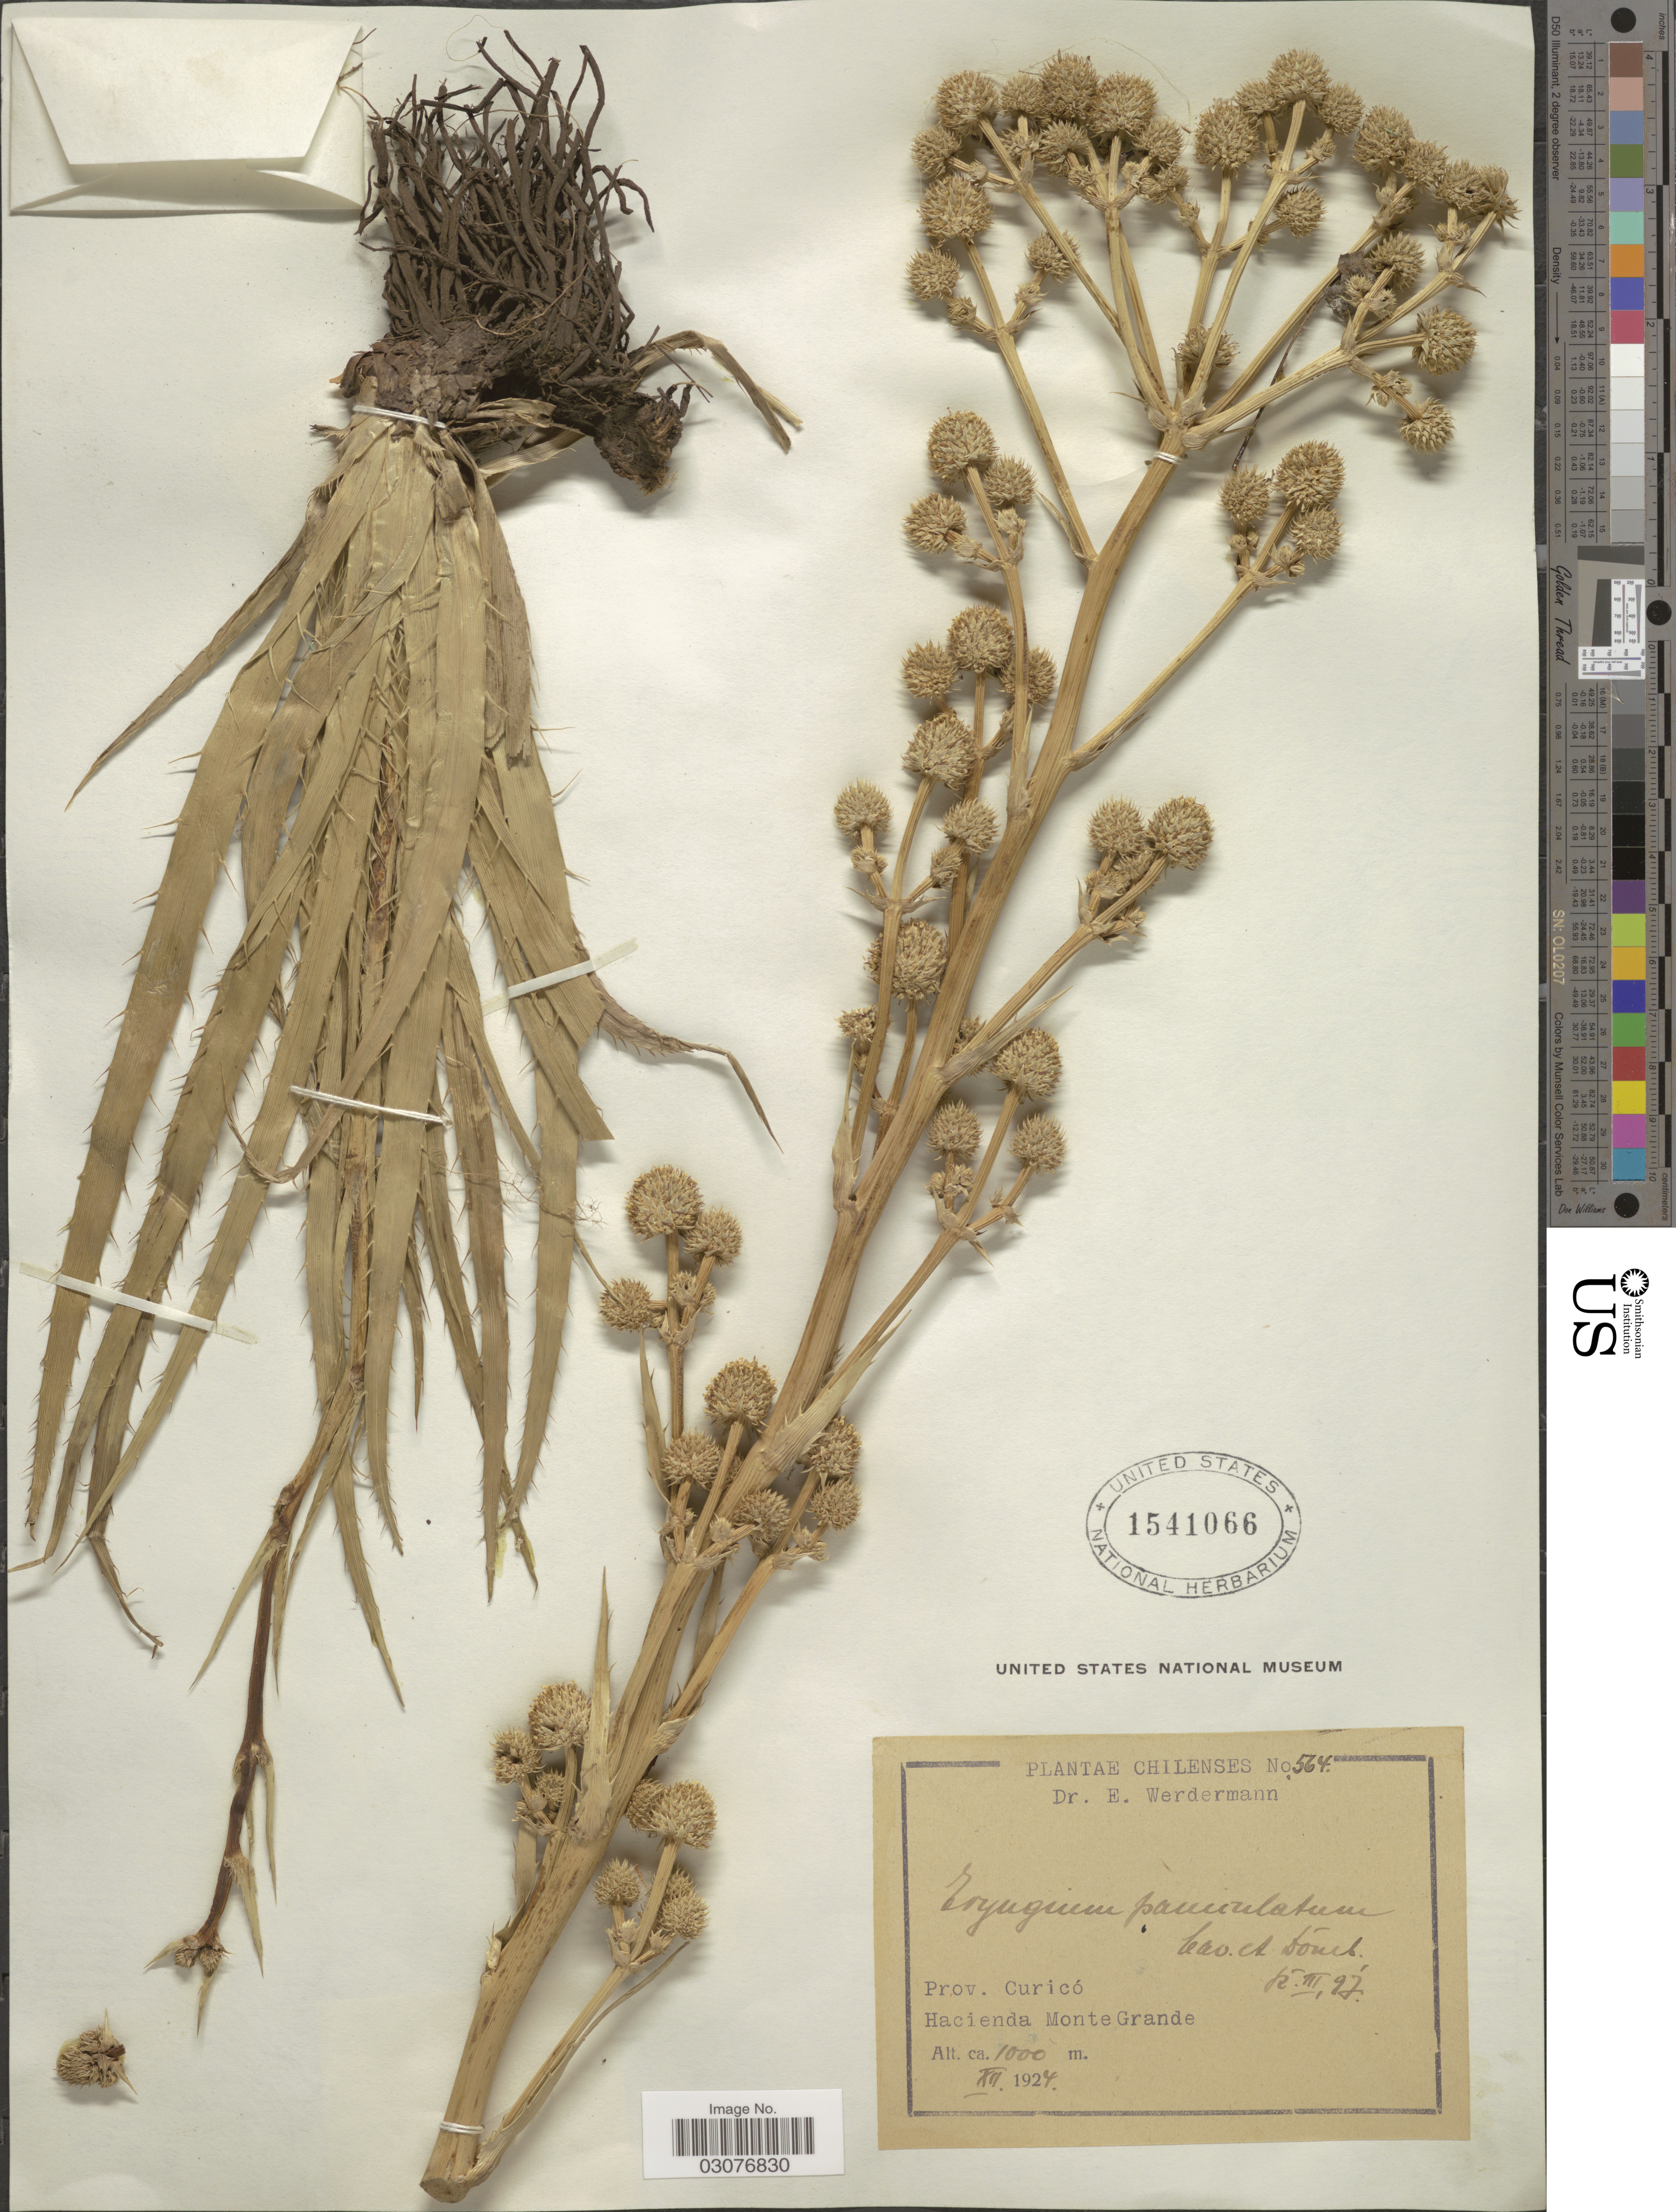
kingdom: Plantae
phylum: Tracheophyta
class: Magnoliopsida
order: Apiales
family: Apiaceae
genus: Eryngium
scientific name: Eryngium paniculatum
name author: Dombey ex Cav. & F. Delaroche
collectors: E. Werdermann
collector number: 564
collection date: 1924-12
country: Chile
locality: Prov. Curicó. Hacienda Monte Grande.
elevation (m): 1000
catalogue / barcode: US 1541066